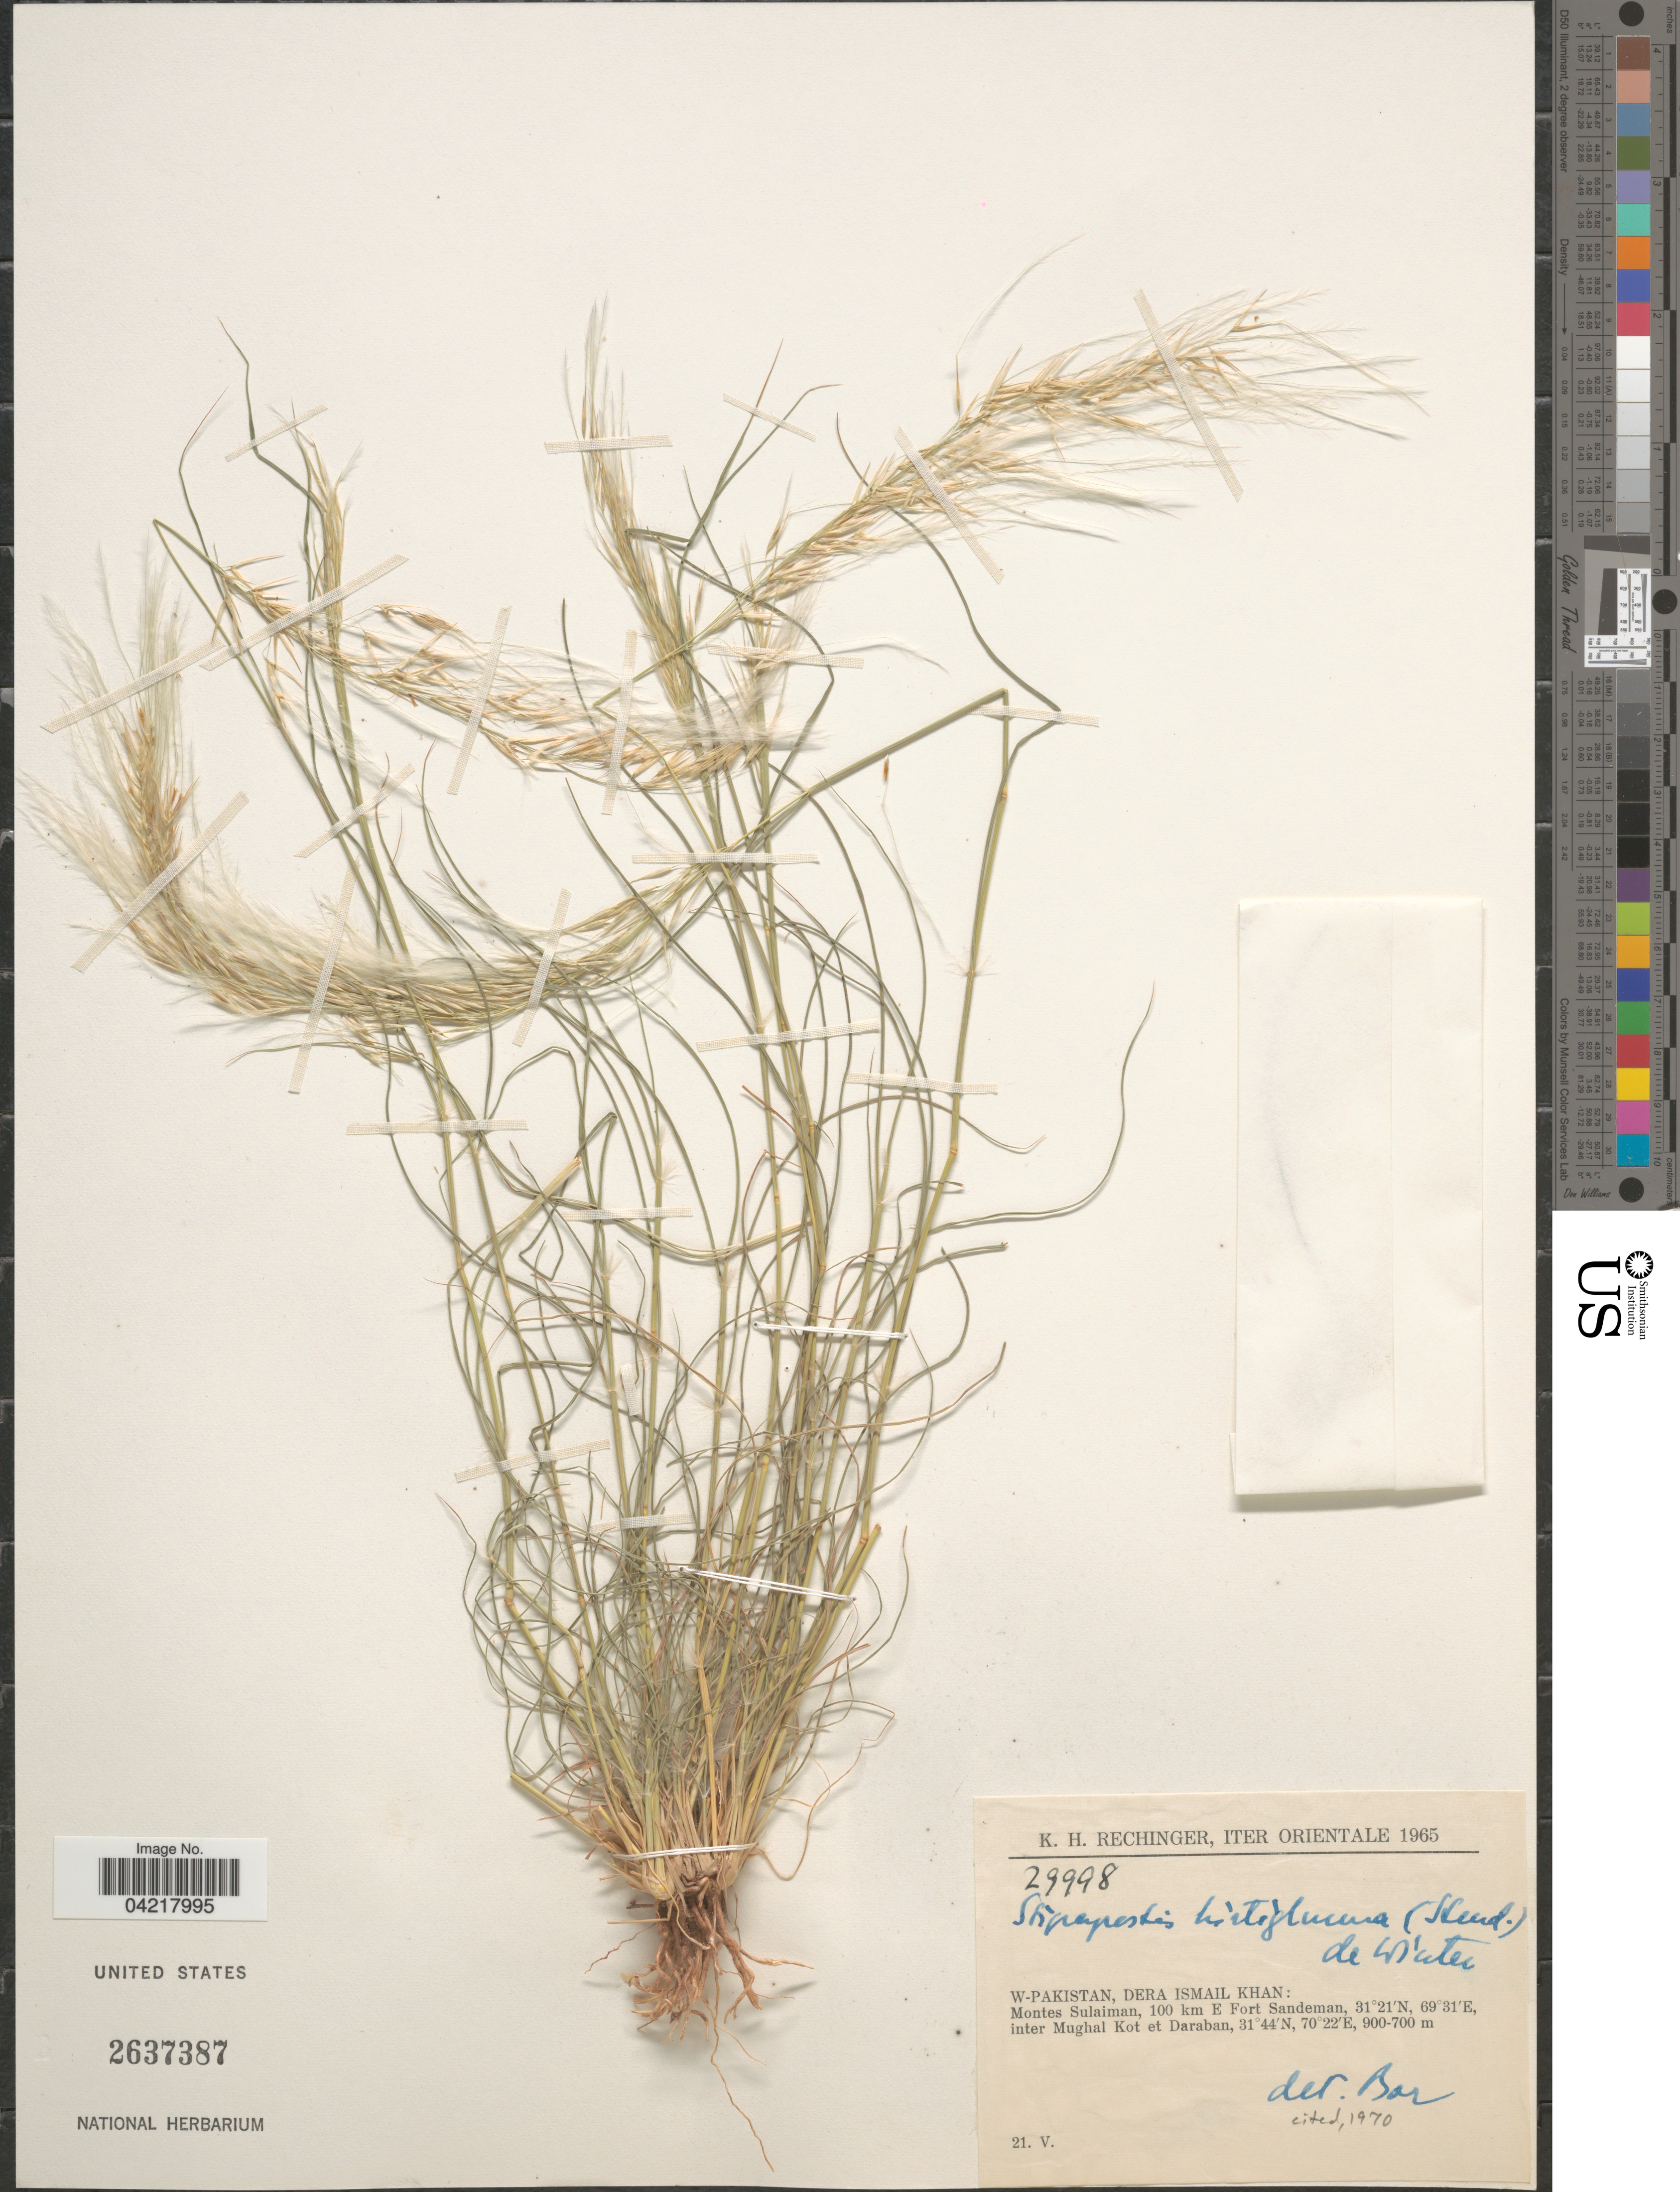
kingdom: Plantae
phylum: Tracheophyta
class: Liliopsida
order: Poales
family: Poaceae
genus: Stipagrostis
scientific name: Stipagrostis hirtigluma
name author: (Steud. ex Trin. & Rupr.) De Winter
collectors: K. H. Rechinger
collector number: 29998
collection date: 1965-05-21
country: Pakistan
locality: Iter Orientale 1965. W-Pakistan, Dera Ismail Khan: Montes Sulaiman, 100 km E Fort Sandeman, inter Mughal Kot et Daraban.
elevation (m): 700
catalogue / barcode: US 2637387